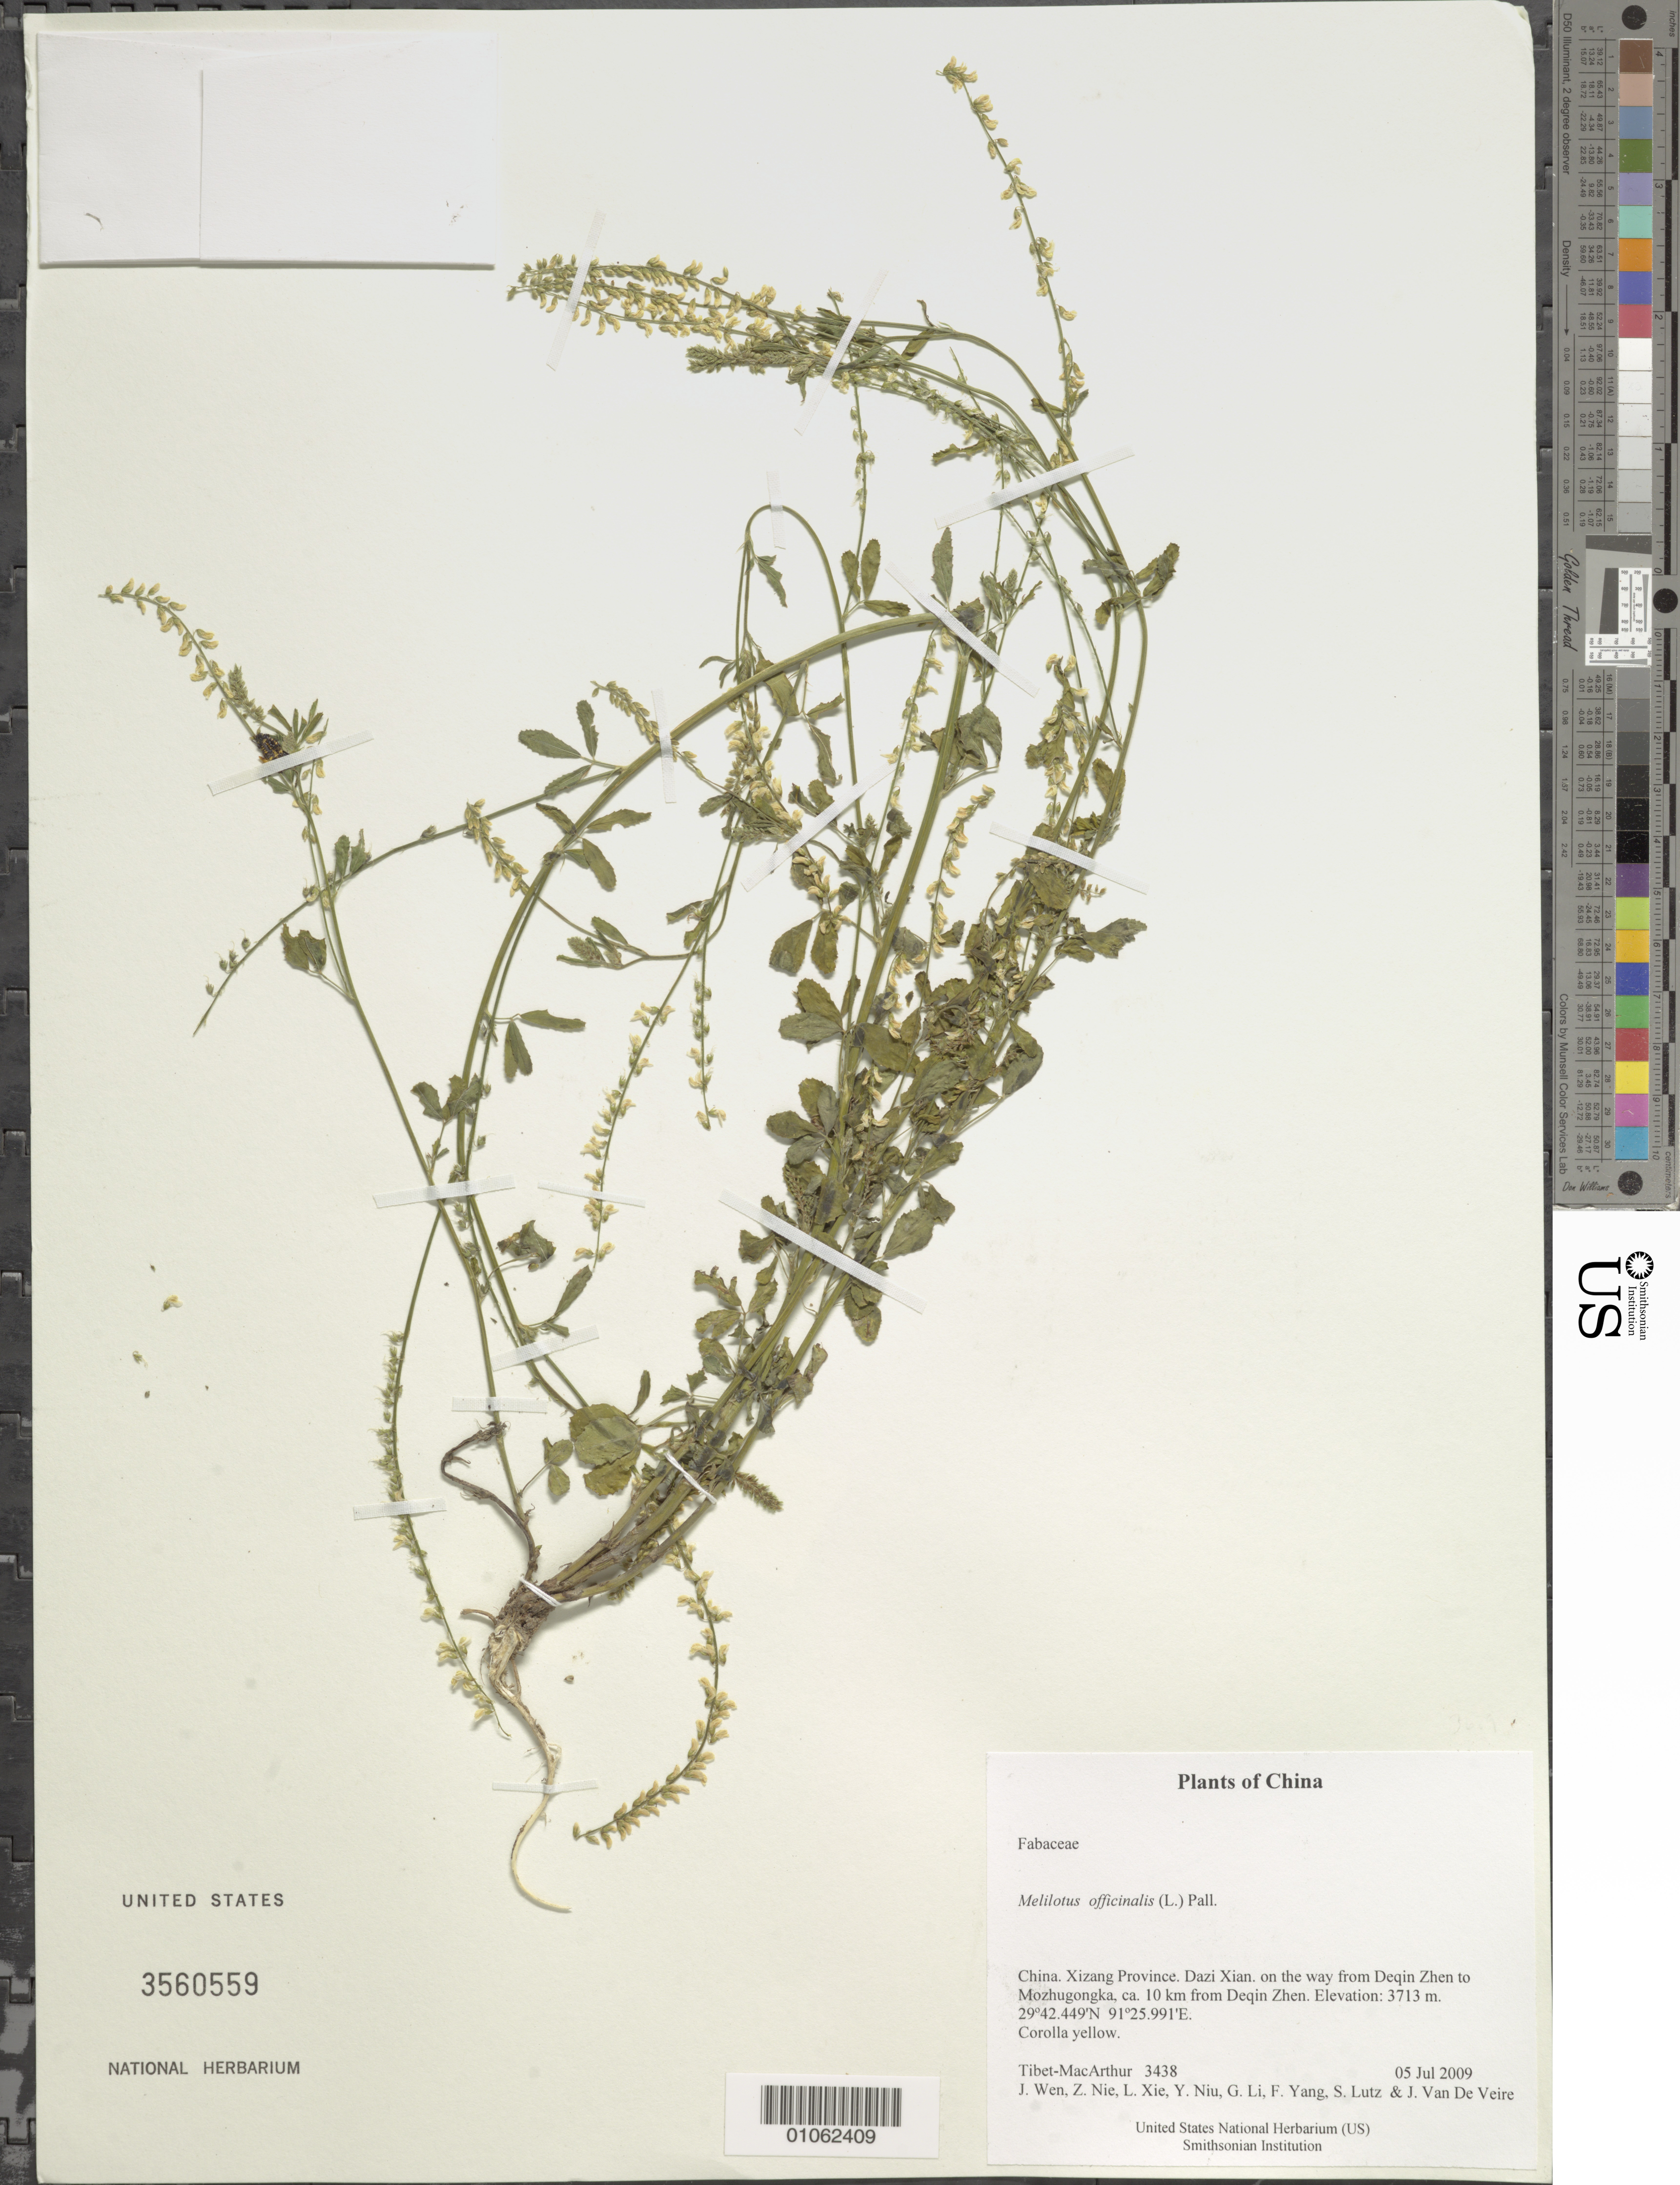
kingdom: Plantae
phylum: Tracheophyta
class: Magnoliopsida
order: Fabales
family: Fabaceae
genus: Melilotus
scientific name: Melilotus officinalis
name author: (L.) Lam.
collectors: Tibet-MacArthur, J. Wen, Z. Nie, L. Xie, Y. Niu, G. Li, F. Yang, S. Lutz & J. Van De Veire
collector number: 3438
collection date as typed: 05 Jul 2009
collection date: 2009-07-05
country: China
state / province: Xizang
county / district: Dazi Xian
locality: on the way from Deqin Zhen to Mozhugongka, ca. 10 km from Deqin Zhen.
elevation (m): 3713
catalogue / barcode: US 3560559